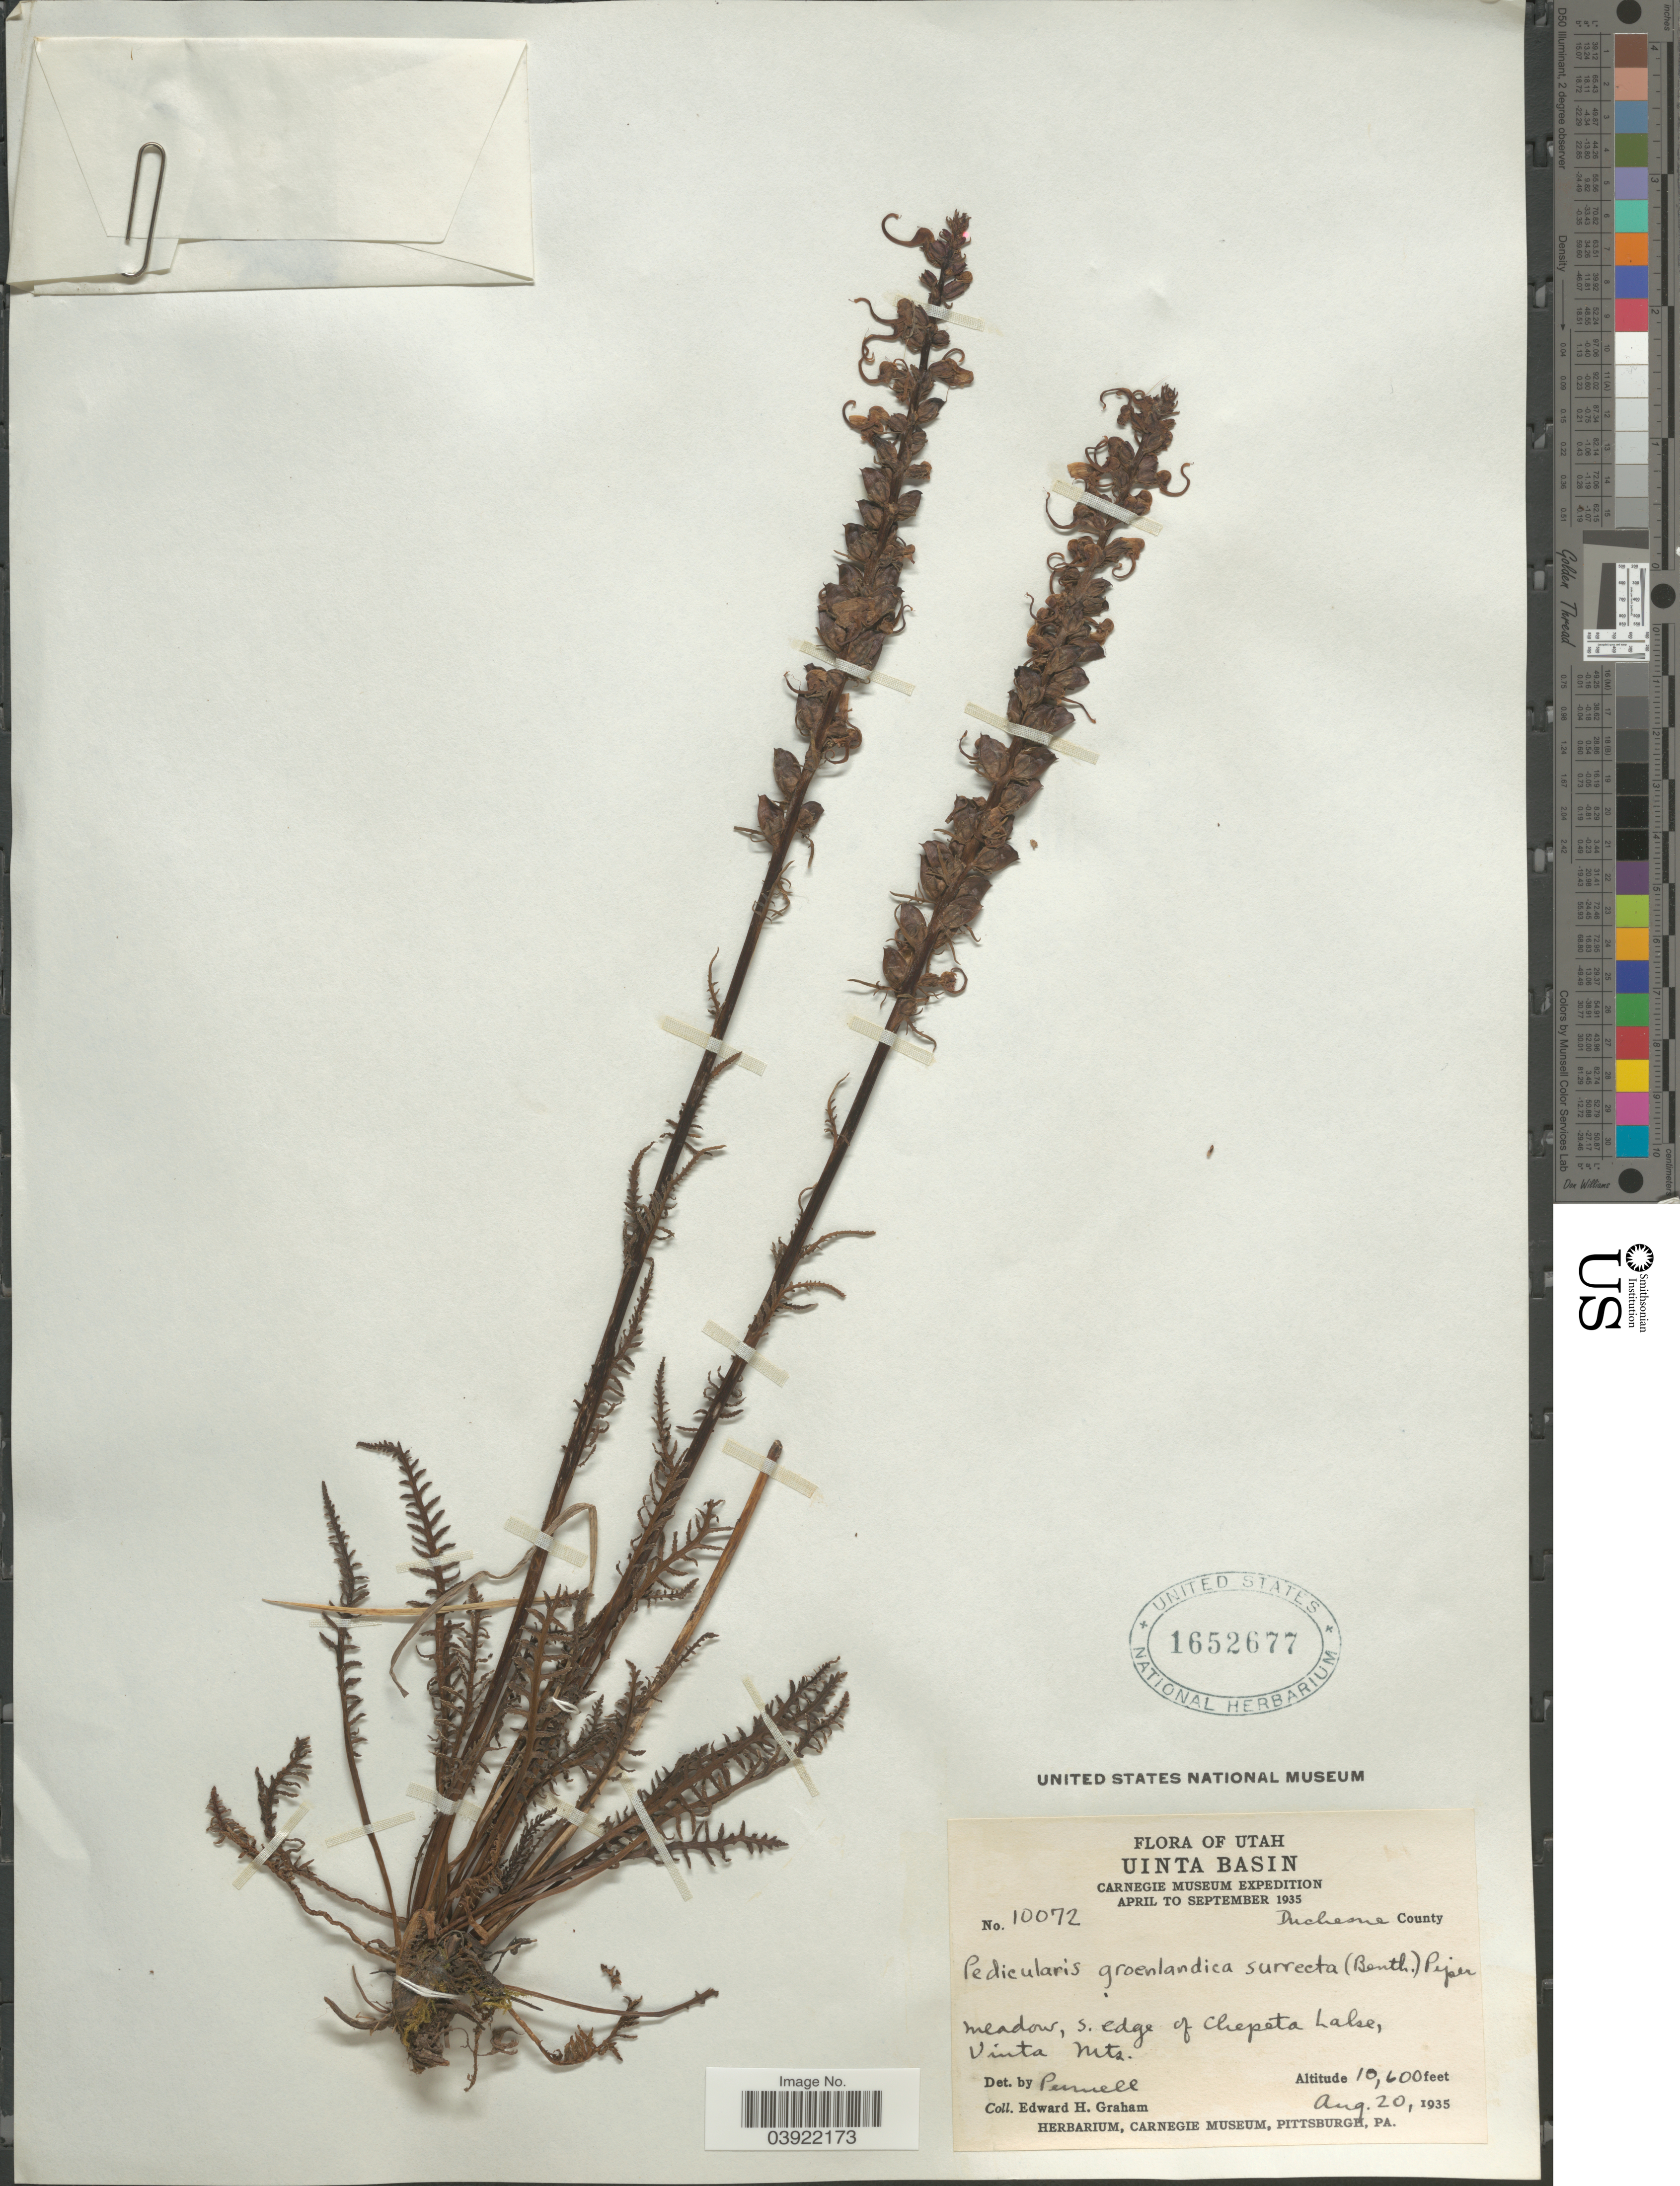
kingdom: Plantae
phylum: Tracheophyta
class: Magnoliopsida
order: Lamiales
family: Orobanchaceae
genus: Pedicularis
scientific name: Pedicularis groenlandica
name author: Retz.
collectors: E. H. Graham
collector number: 10072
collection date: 1935-08-20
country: United States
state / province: Utah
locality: Uinta Basin. Duchesne County. Meadow, s. edge of Chepeta Lake, Uinta Mts.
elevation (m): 3231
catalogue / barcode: US 1652677